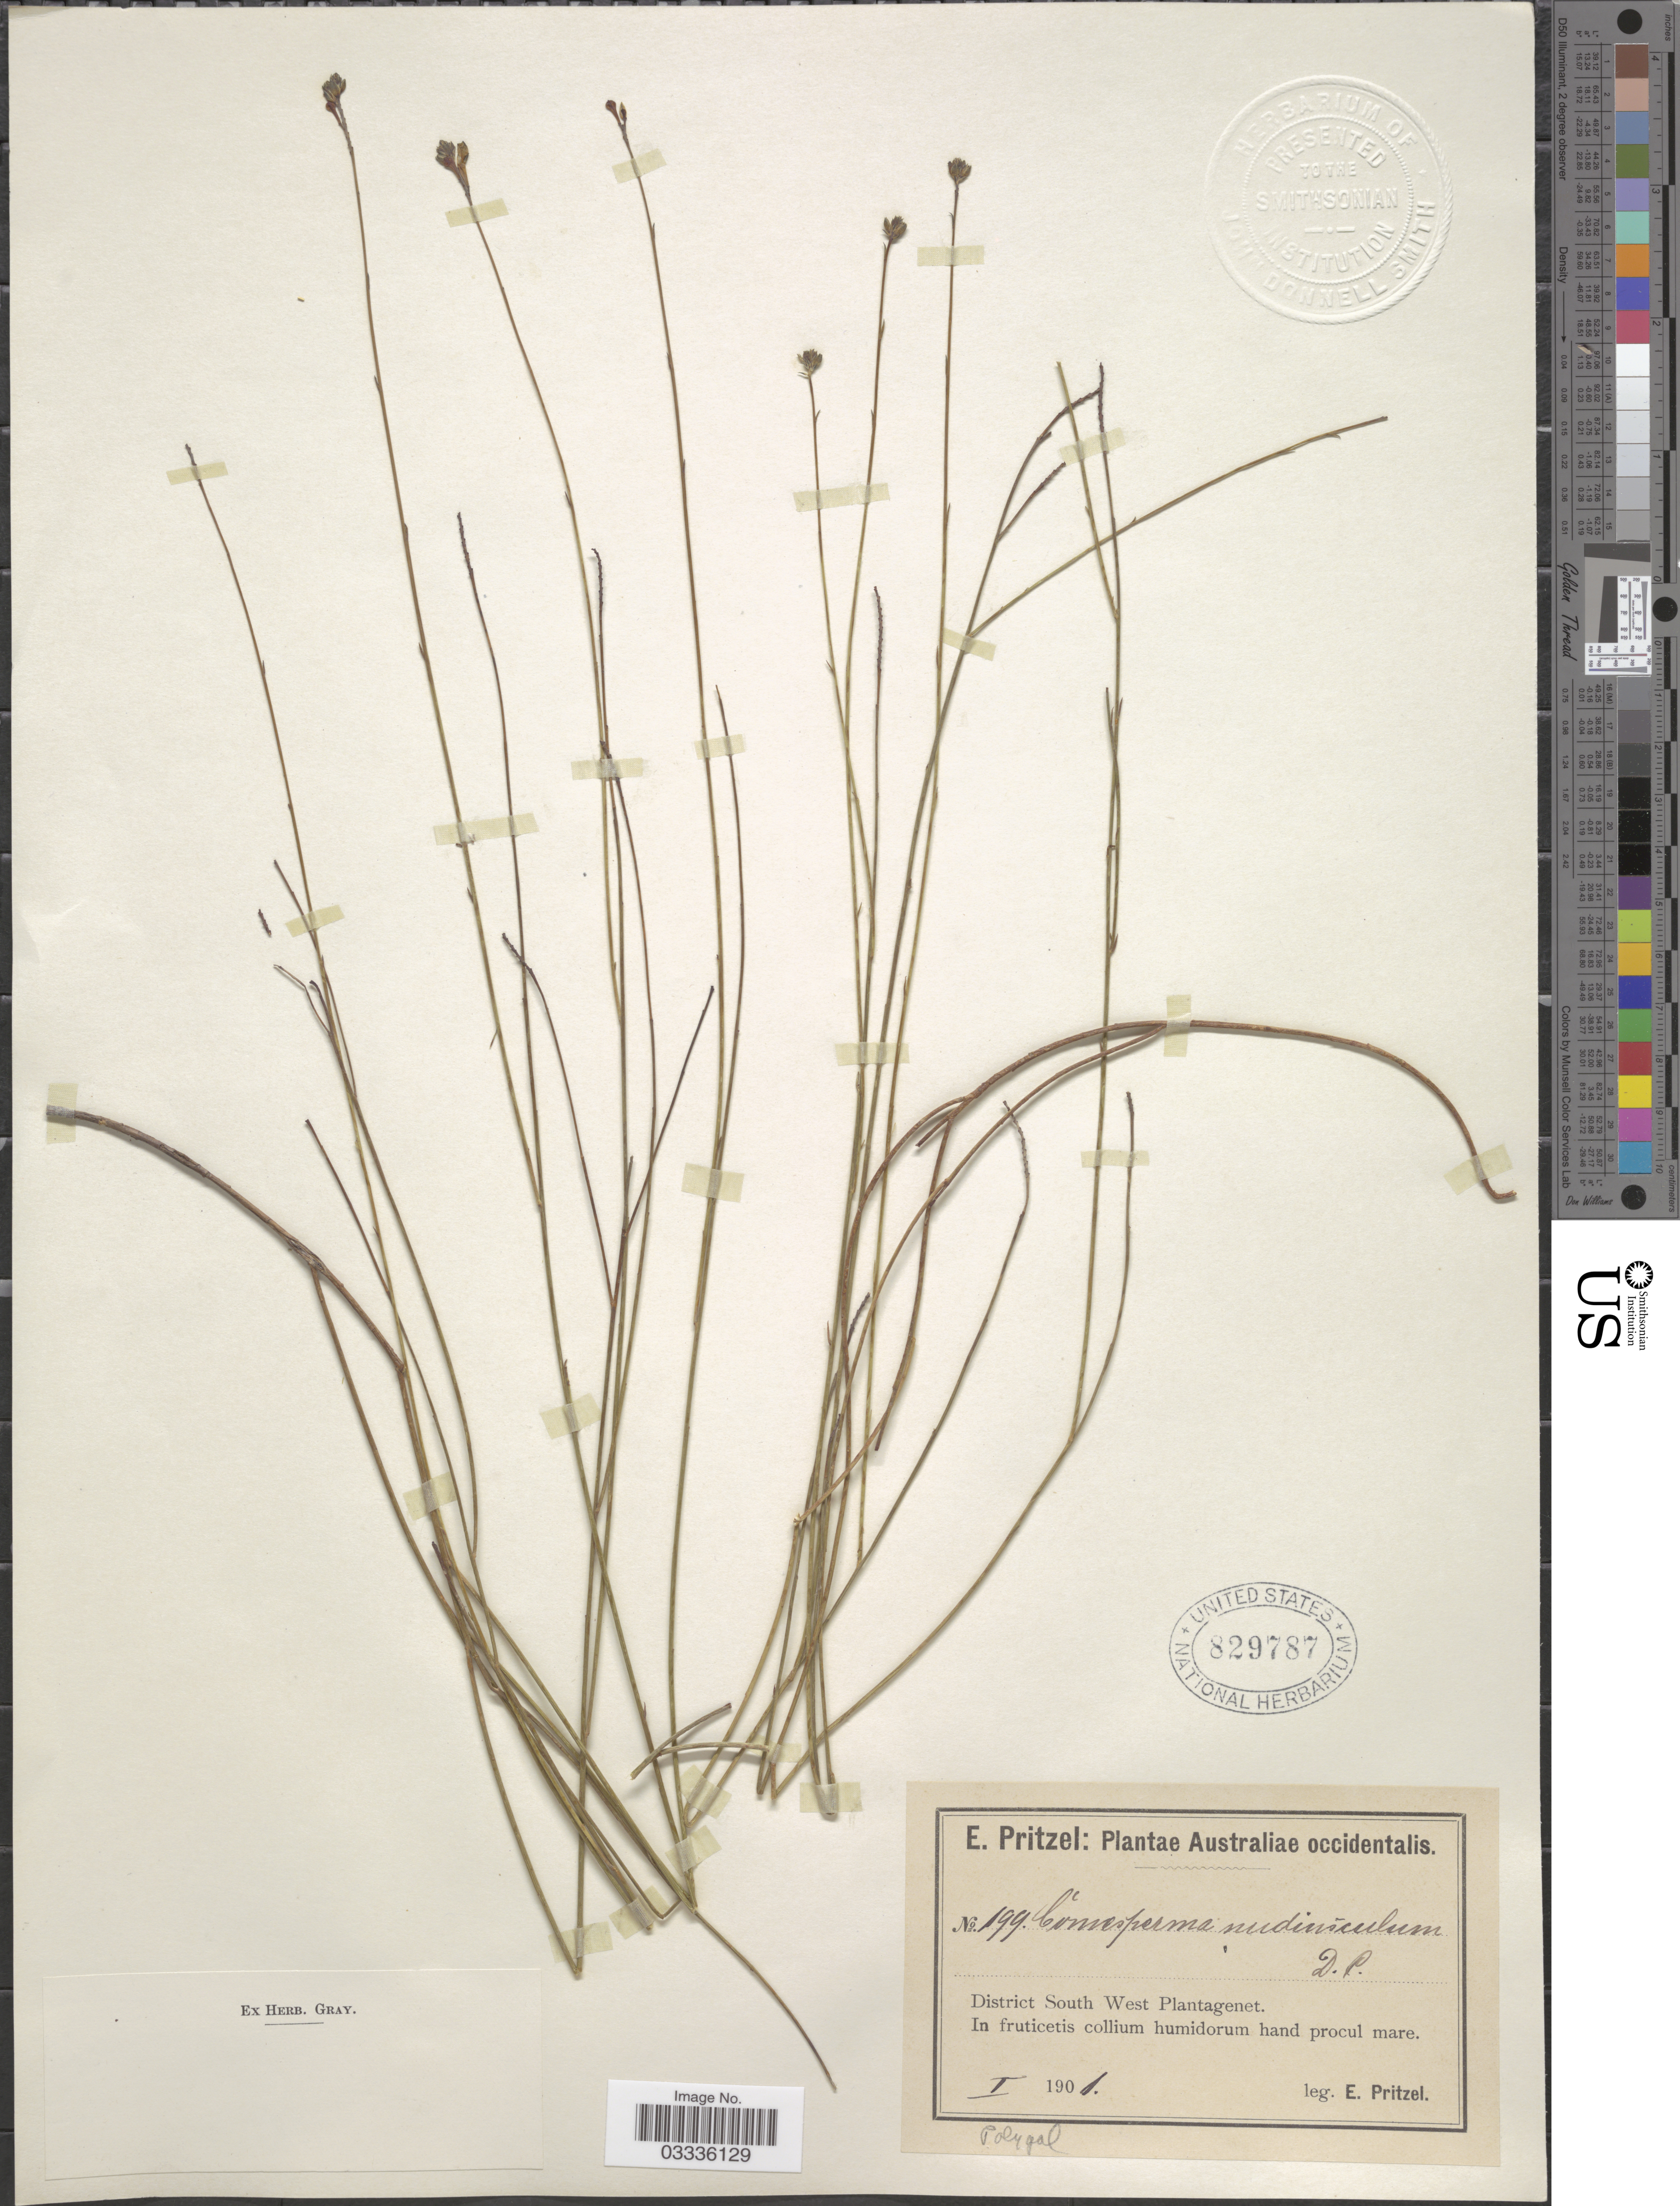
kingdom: Plantae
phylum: Tracheophyta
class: Magnoliopsida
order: Fabales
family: Polygalaceae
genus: Comesperma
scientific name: Comesperma nudiusculum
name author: DC.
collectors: E. G. Pritzel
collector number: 199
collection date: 1901-01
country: Australia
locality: Australiae occidentalis. District South West Plantagenet.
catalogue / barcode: US 829787